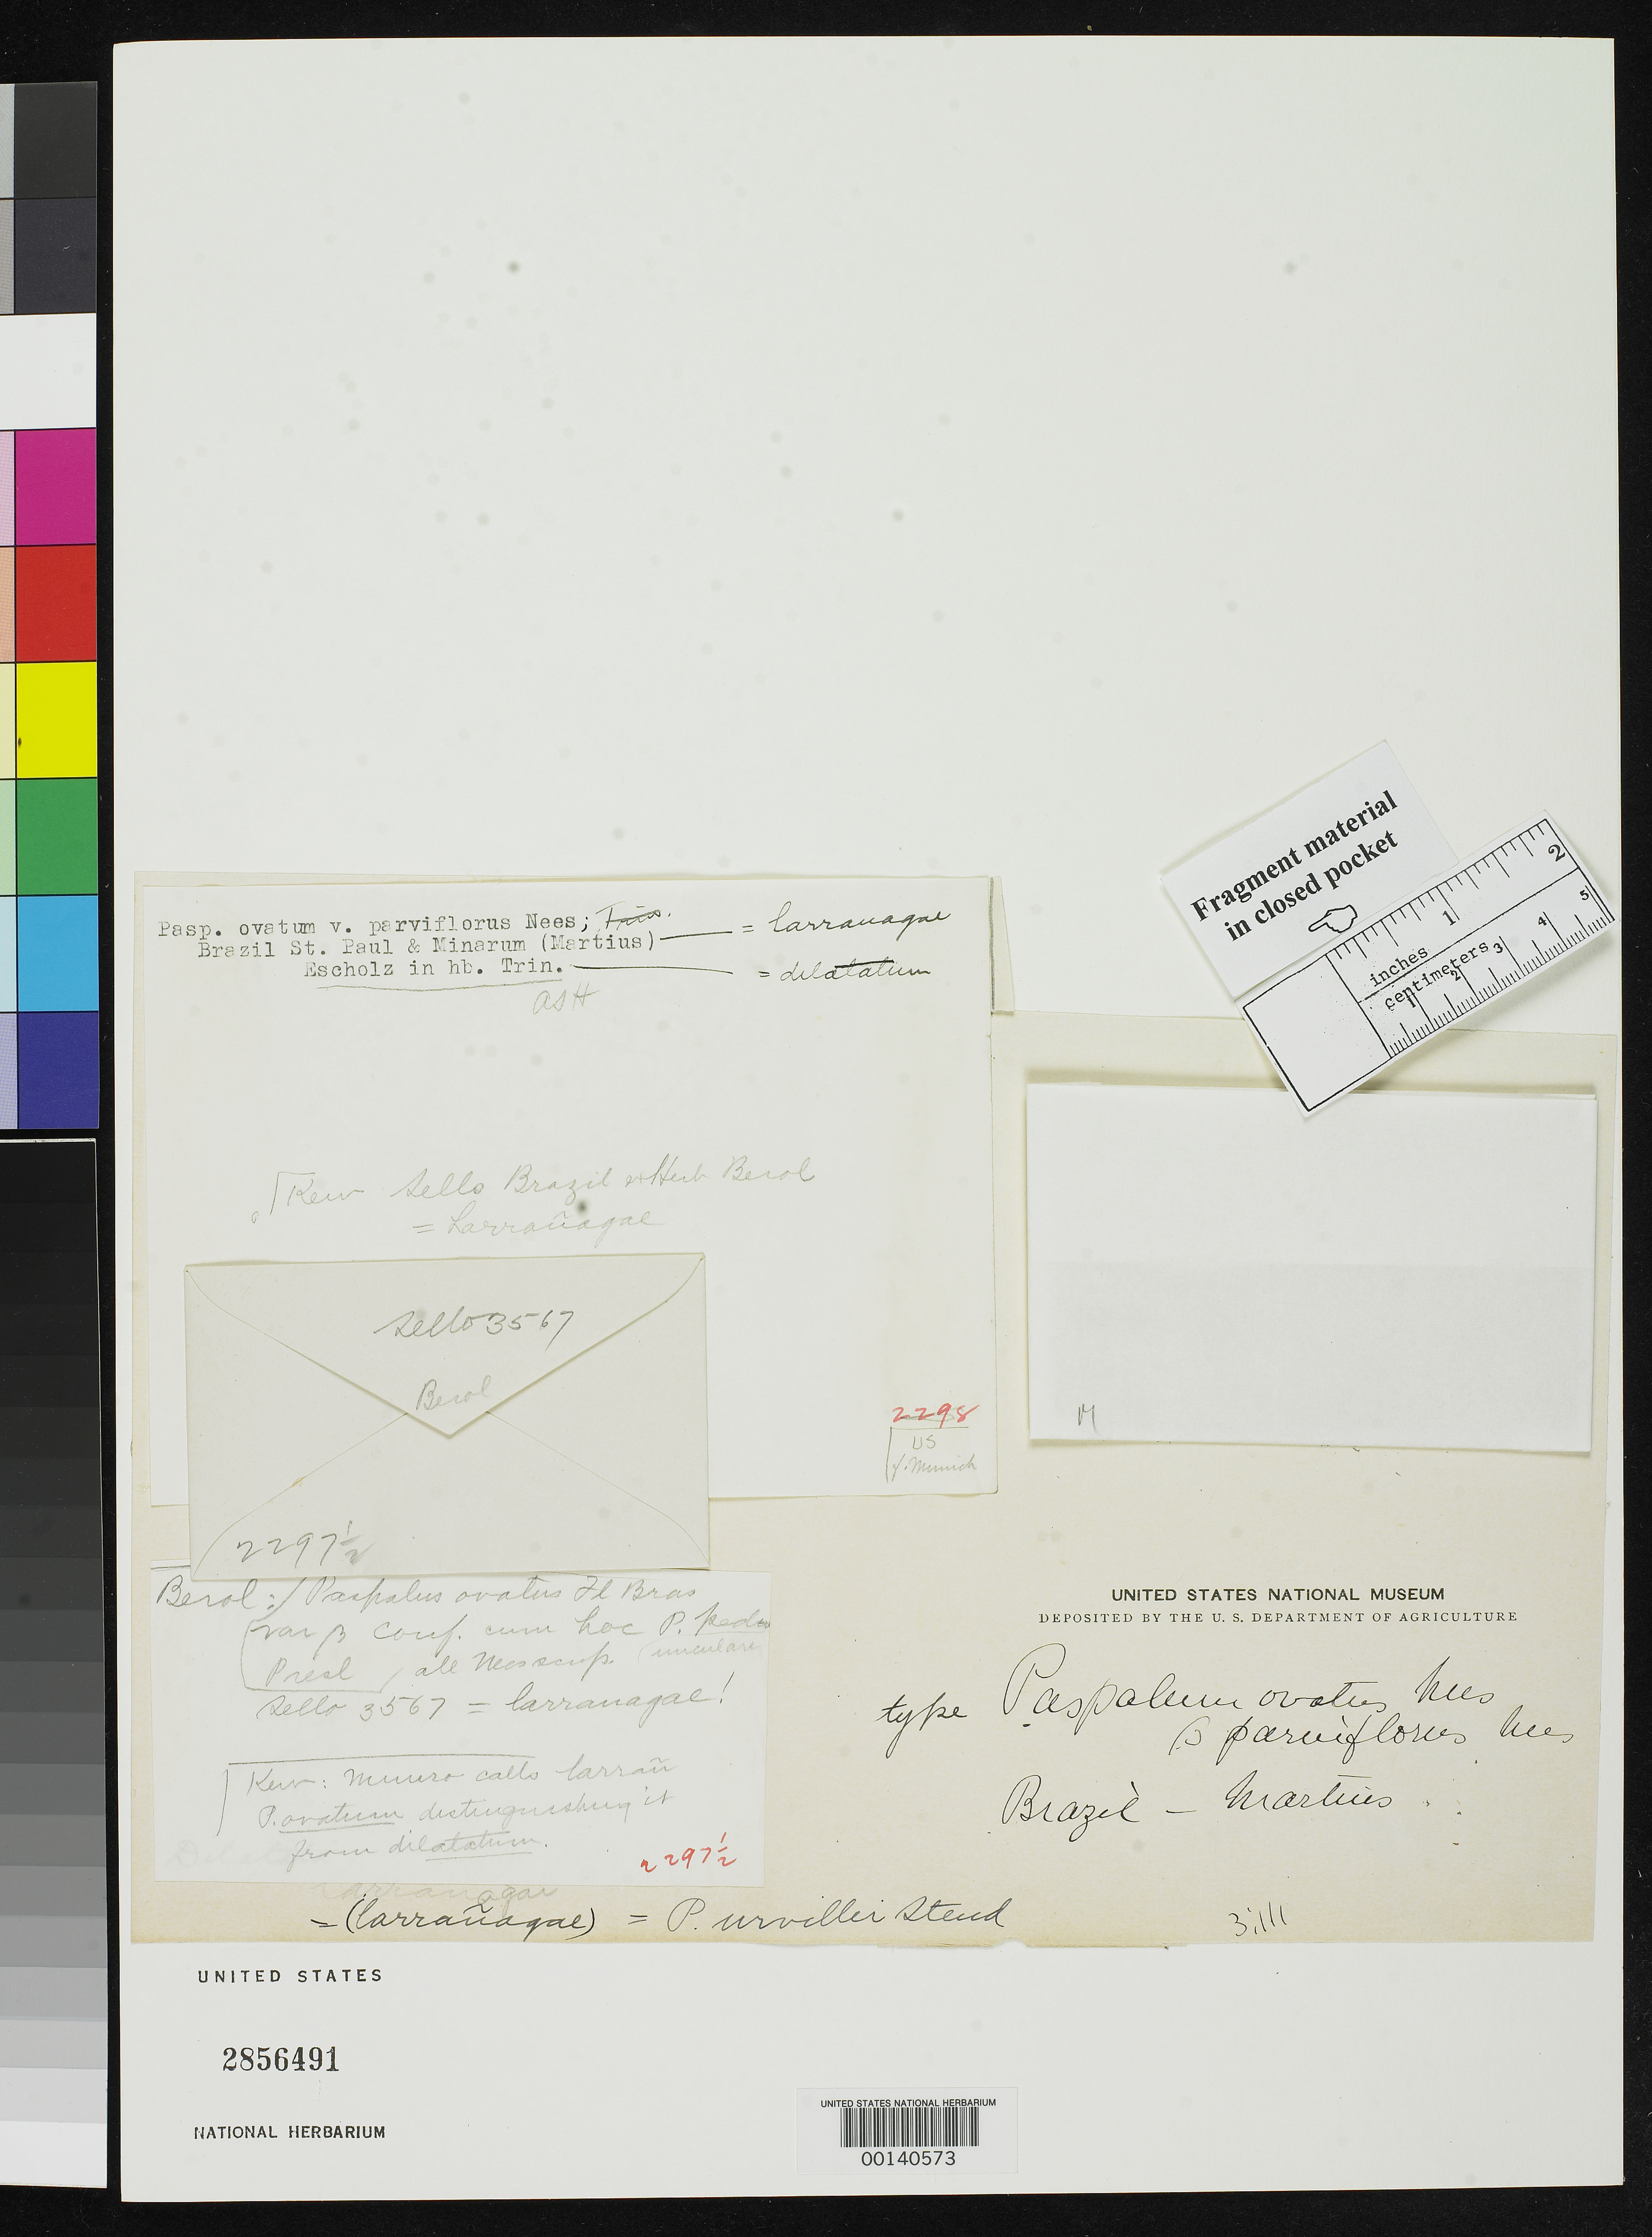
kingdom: Plantae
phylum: Tracheophyta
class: Liliopsida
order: Poales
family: Poaceae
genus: Paspalum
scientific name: Paspalum ovatum var. parviflorum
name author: Nees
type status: Type Collection; Isosyntype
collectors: C. F. Martius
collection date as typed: Feb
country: Brazil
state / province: São Paulo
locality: Sorocaba, Villa de Campanha.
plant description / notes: Fragmentary material of type specimens ex herb. Munich, ex herb. Berlin [note 2 elements on sheet, Sello 3567 from Berlin, Martius s.n. from Munich; protologue cites only Martius for var. parviflorus and the Sello collection may be original material, a type of variety grandiflorum, or possibly not type material of either name]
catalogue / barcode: US 2856491